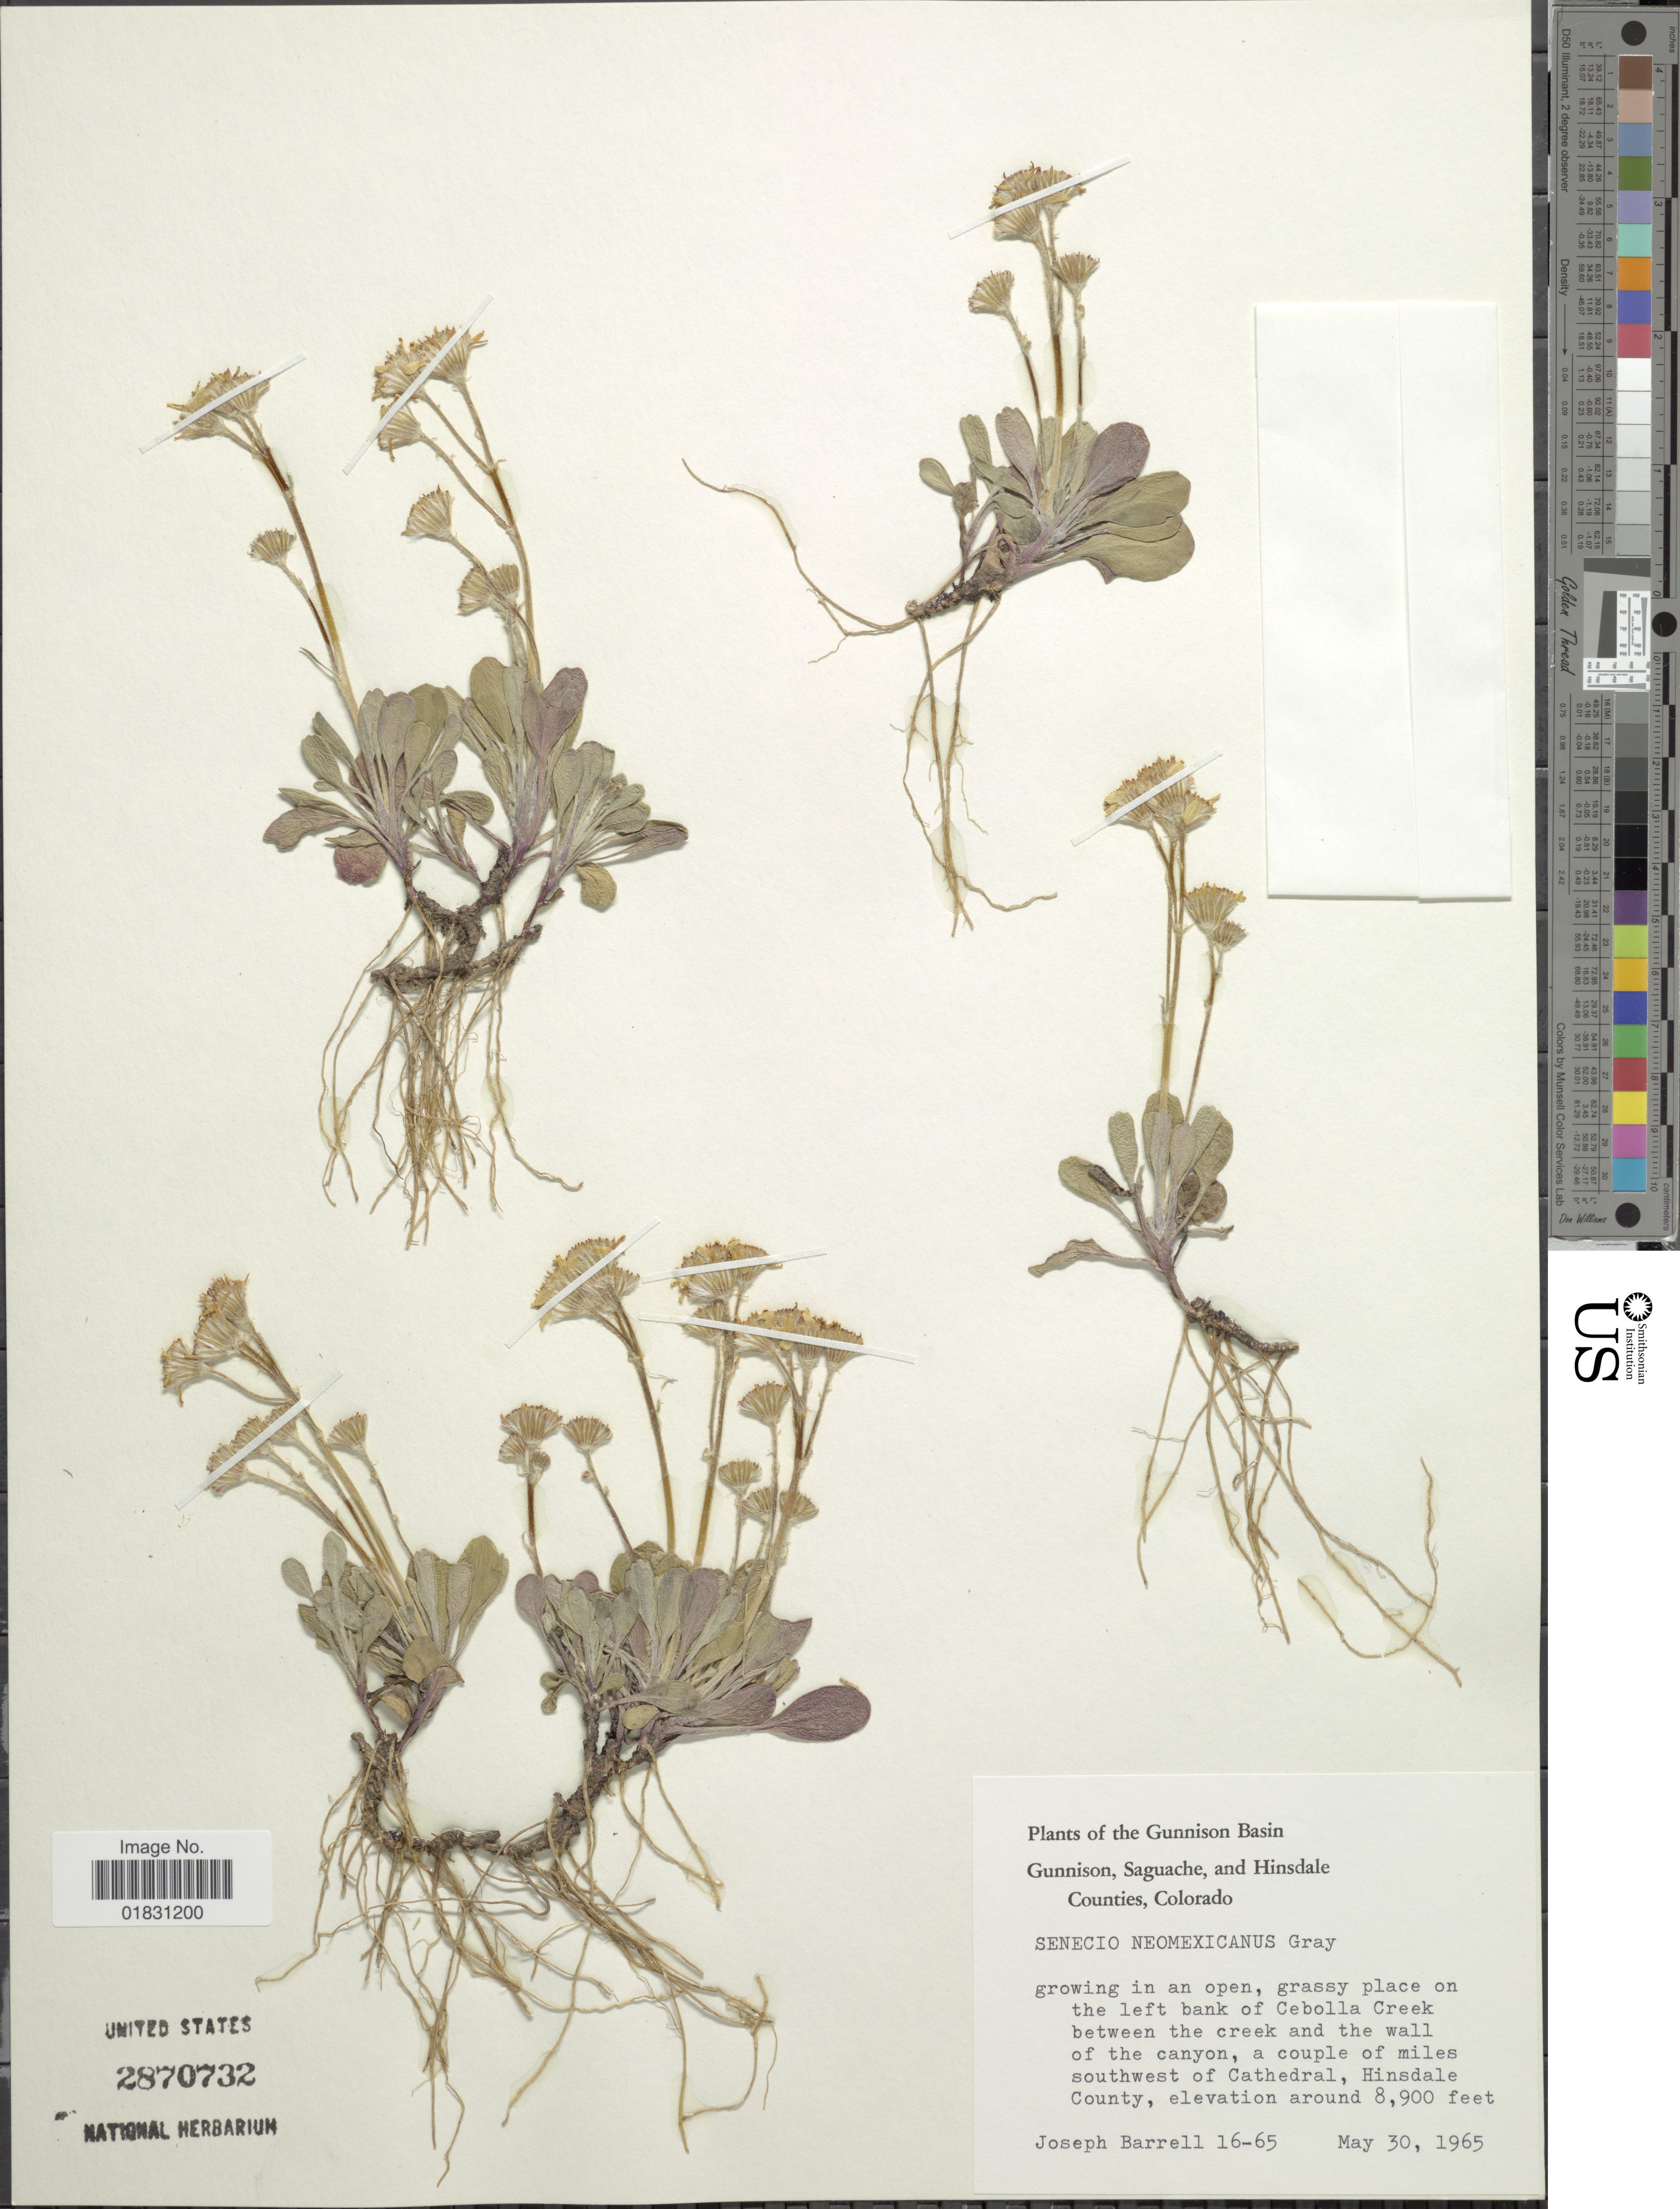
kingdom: Plantae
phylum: Tracheophyta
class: Magnoliopsida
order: Asterales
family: Asteraceae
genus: Packera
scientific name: Packera neomexicana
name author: (A. Gray) W.A. Weber & Á. Löve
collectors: J. Barrell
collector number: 16-65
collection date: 1965-05-30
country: United States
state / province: Colorado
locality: The Gunnison Basin Gunnison, Saguache, and Hinsdale Counties, growing in an open, grassy place on the ledt bank of Cebolla Creek between the creek and the wall of the canyon, a couple of miles southwest of Cathedral, Hinsdale County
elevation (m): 2713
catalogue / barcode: US 2870732